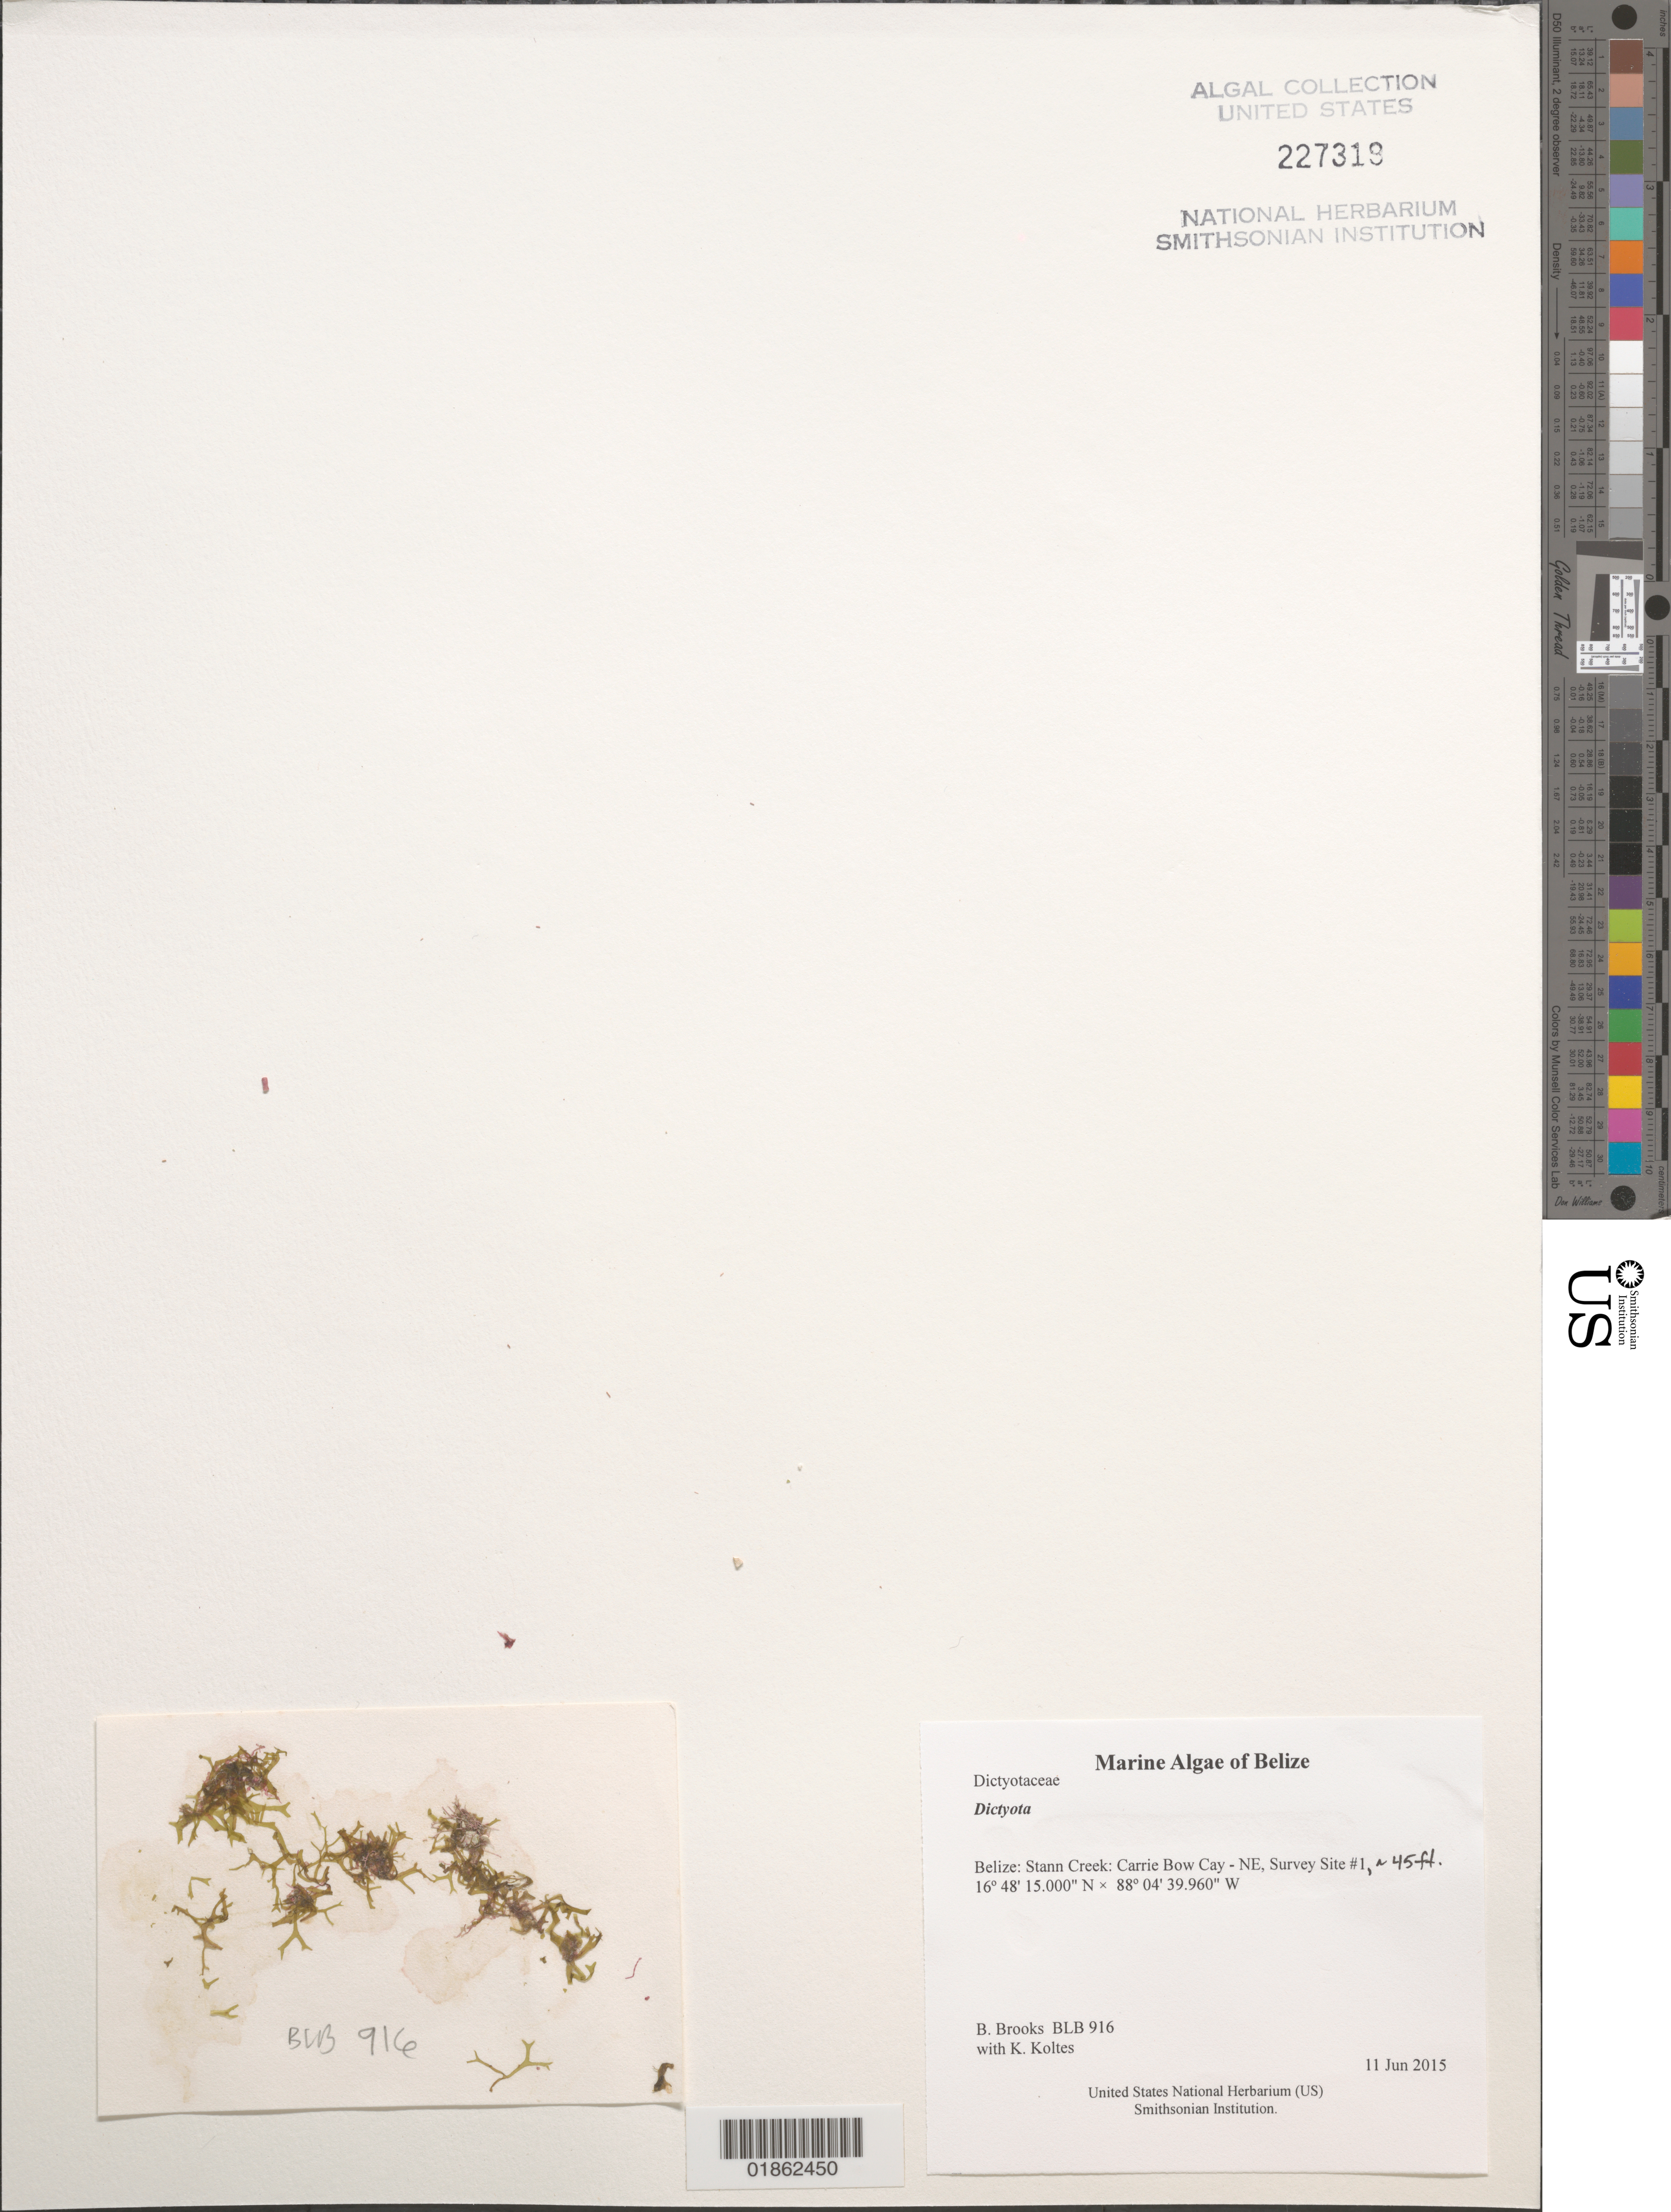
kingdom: Chromista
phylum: Ochrophyta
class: Phaeophyceae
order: Dictyotales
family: Dictyotaceae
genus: Dictyota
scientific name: Dictyota sp.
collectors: B. Brooks & K. Koltes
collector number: BLB 916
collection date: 2015-06-11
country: Belize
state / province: Stann Creek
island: Carrie Bow Cay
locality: Carrie Bow Cay - NE, Survey Site #1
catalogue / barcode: US 227319